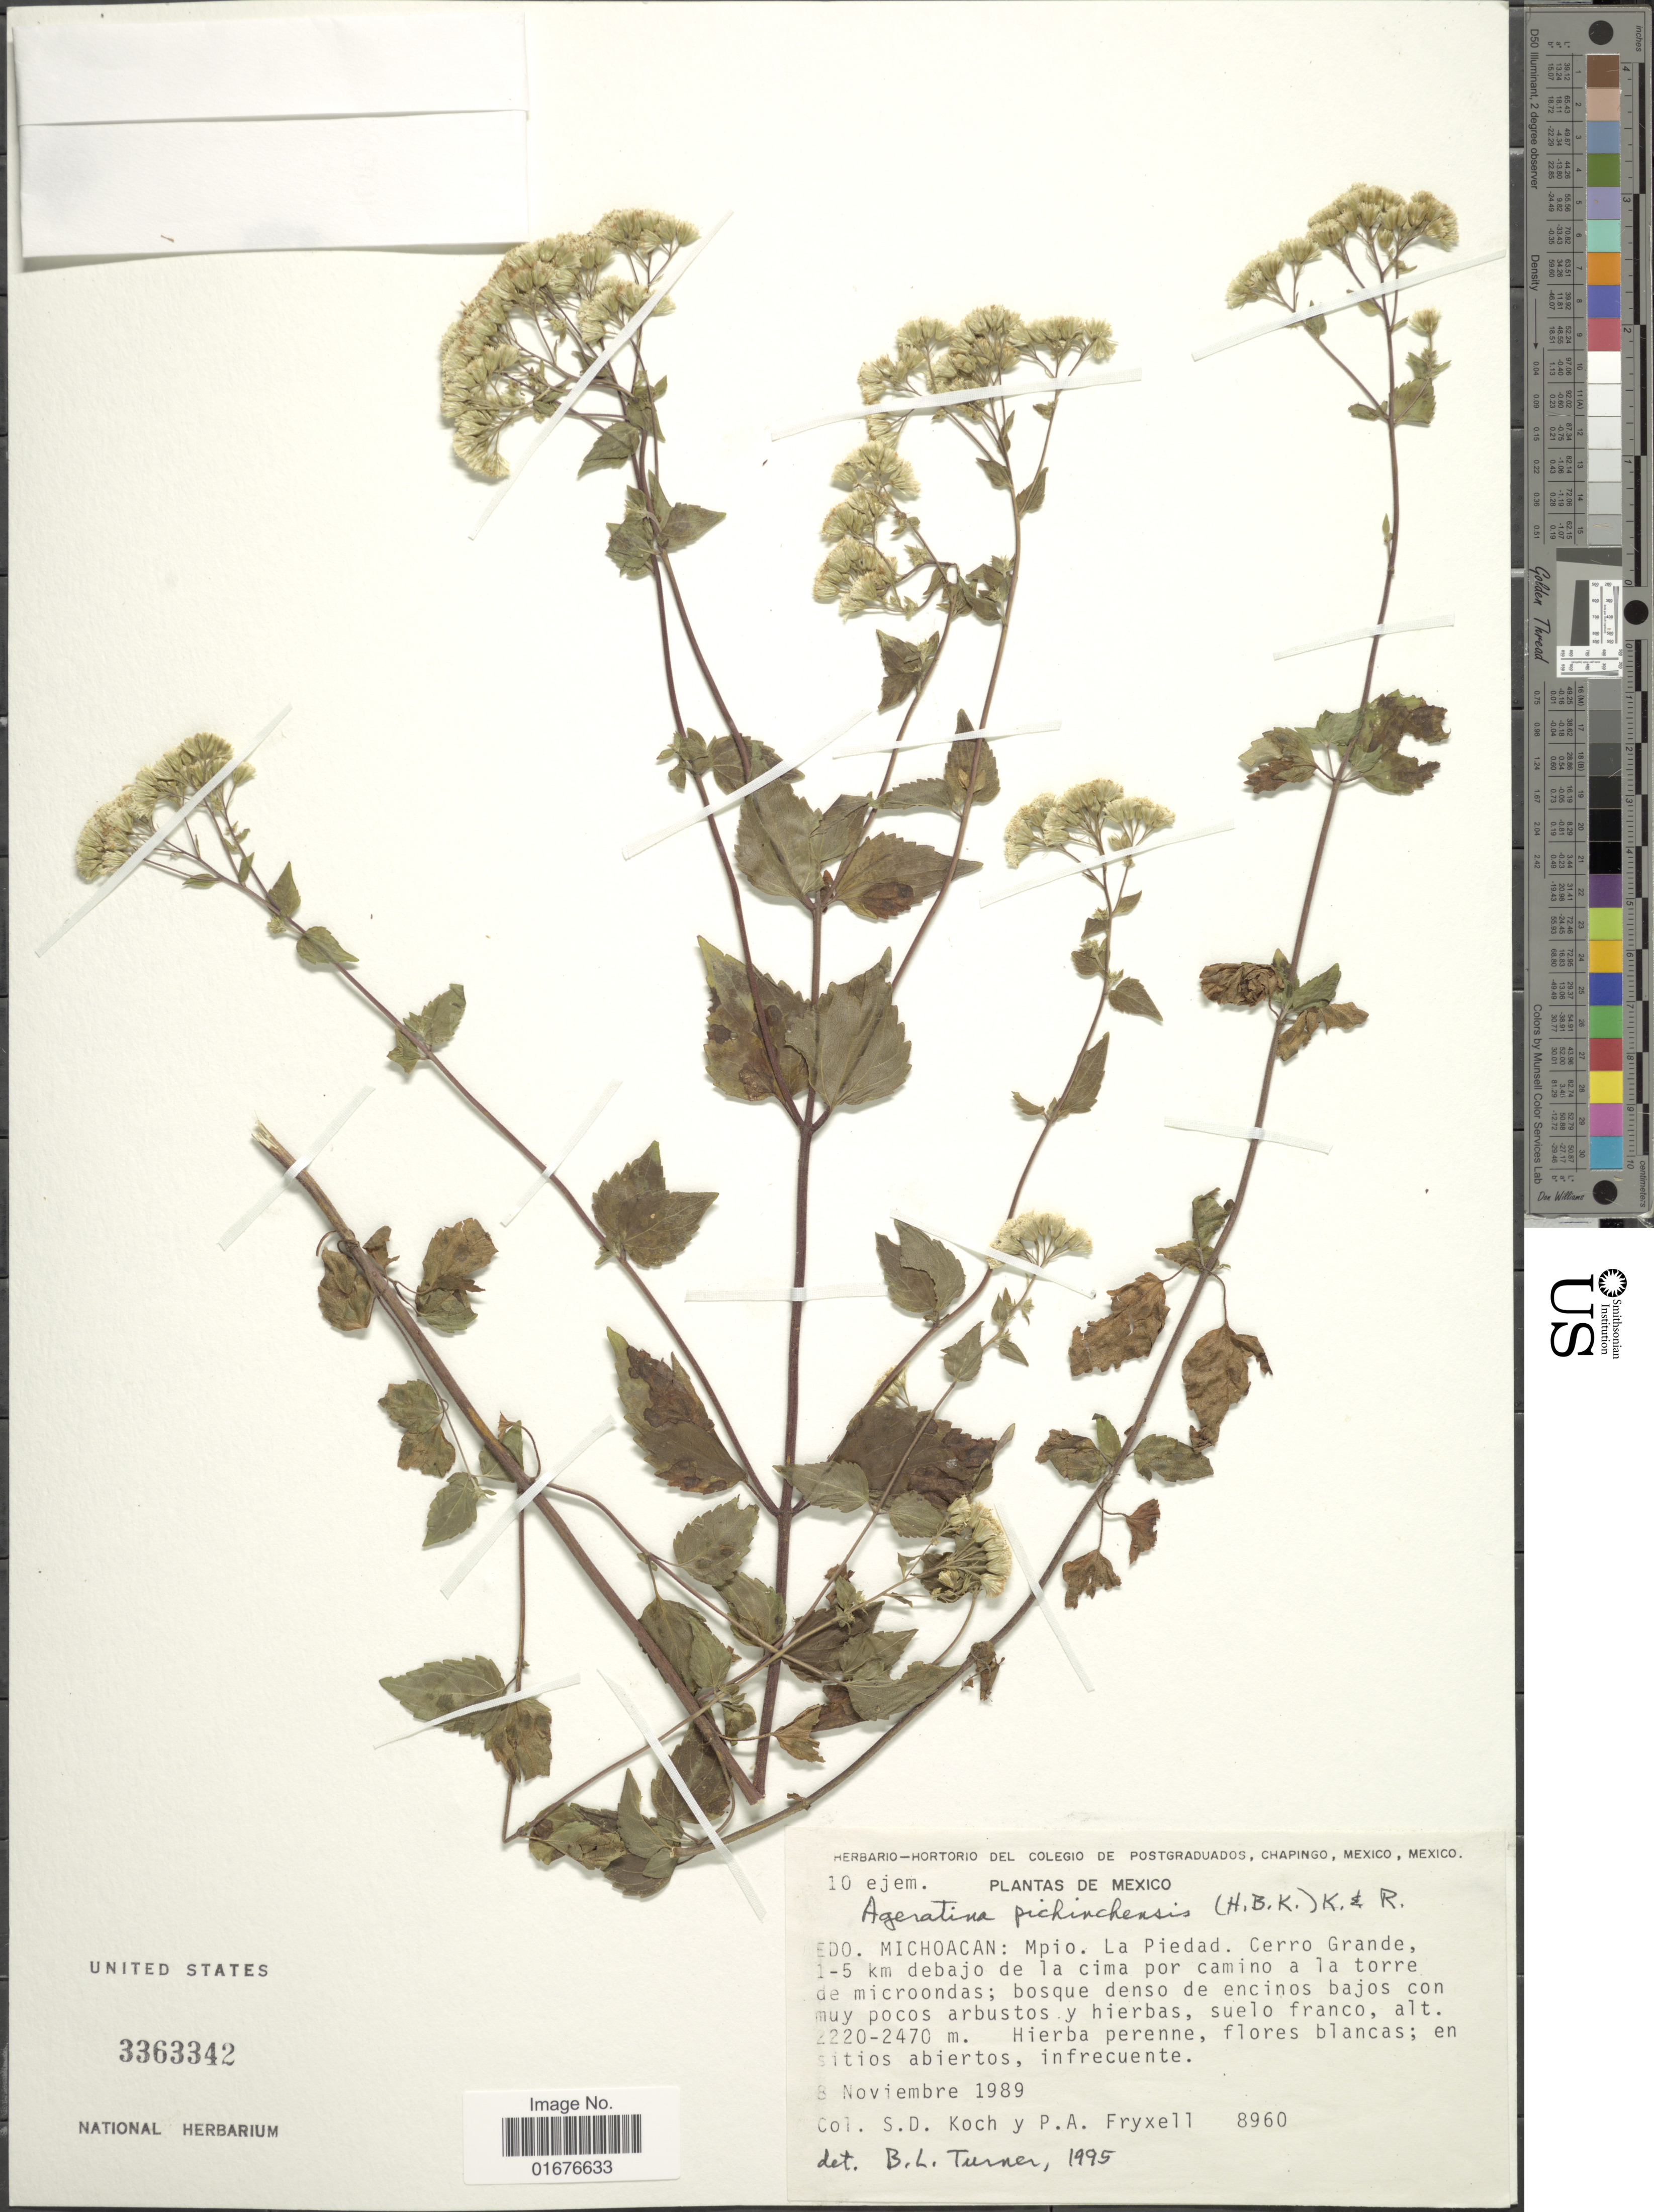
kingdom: Plantae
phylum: Tracheophyta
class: Magnoliopsida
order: Asterales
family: Asteraceae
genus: Ageratina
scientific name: Ageratina pichinchensis var. bustamenta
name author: (DC.) R.M. King & H. Rob.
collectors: S. D. Koch & P. A. Fryxell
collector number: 8960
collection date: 1989-11-08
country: Mexico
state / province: Michoacán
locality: Pio. La Piedad, Cerro Grande, 1-5 km debajo de la cima por camino a la torre de microondas; bosque denso de encinos bajos con muy pocos arbustos y hierbas, suelo franco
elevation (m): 2220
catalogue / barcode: US 3363342